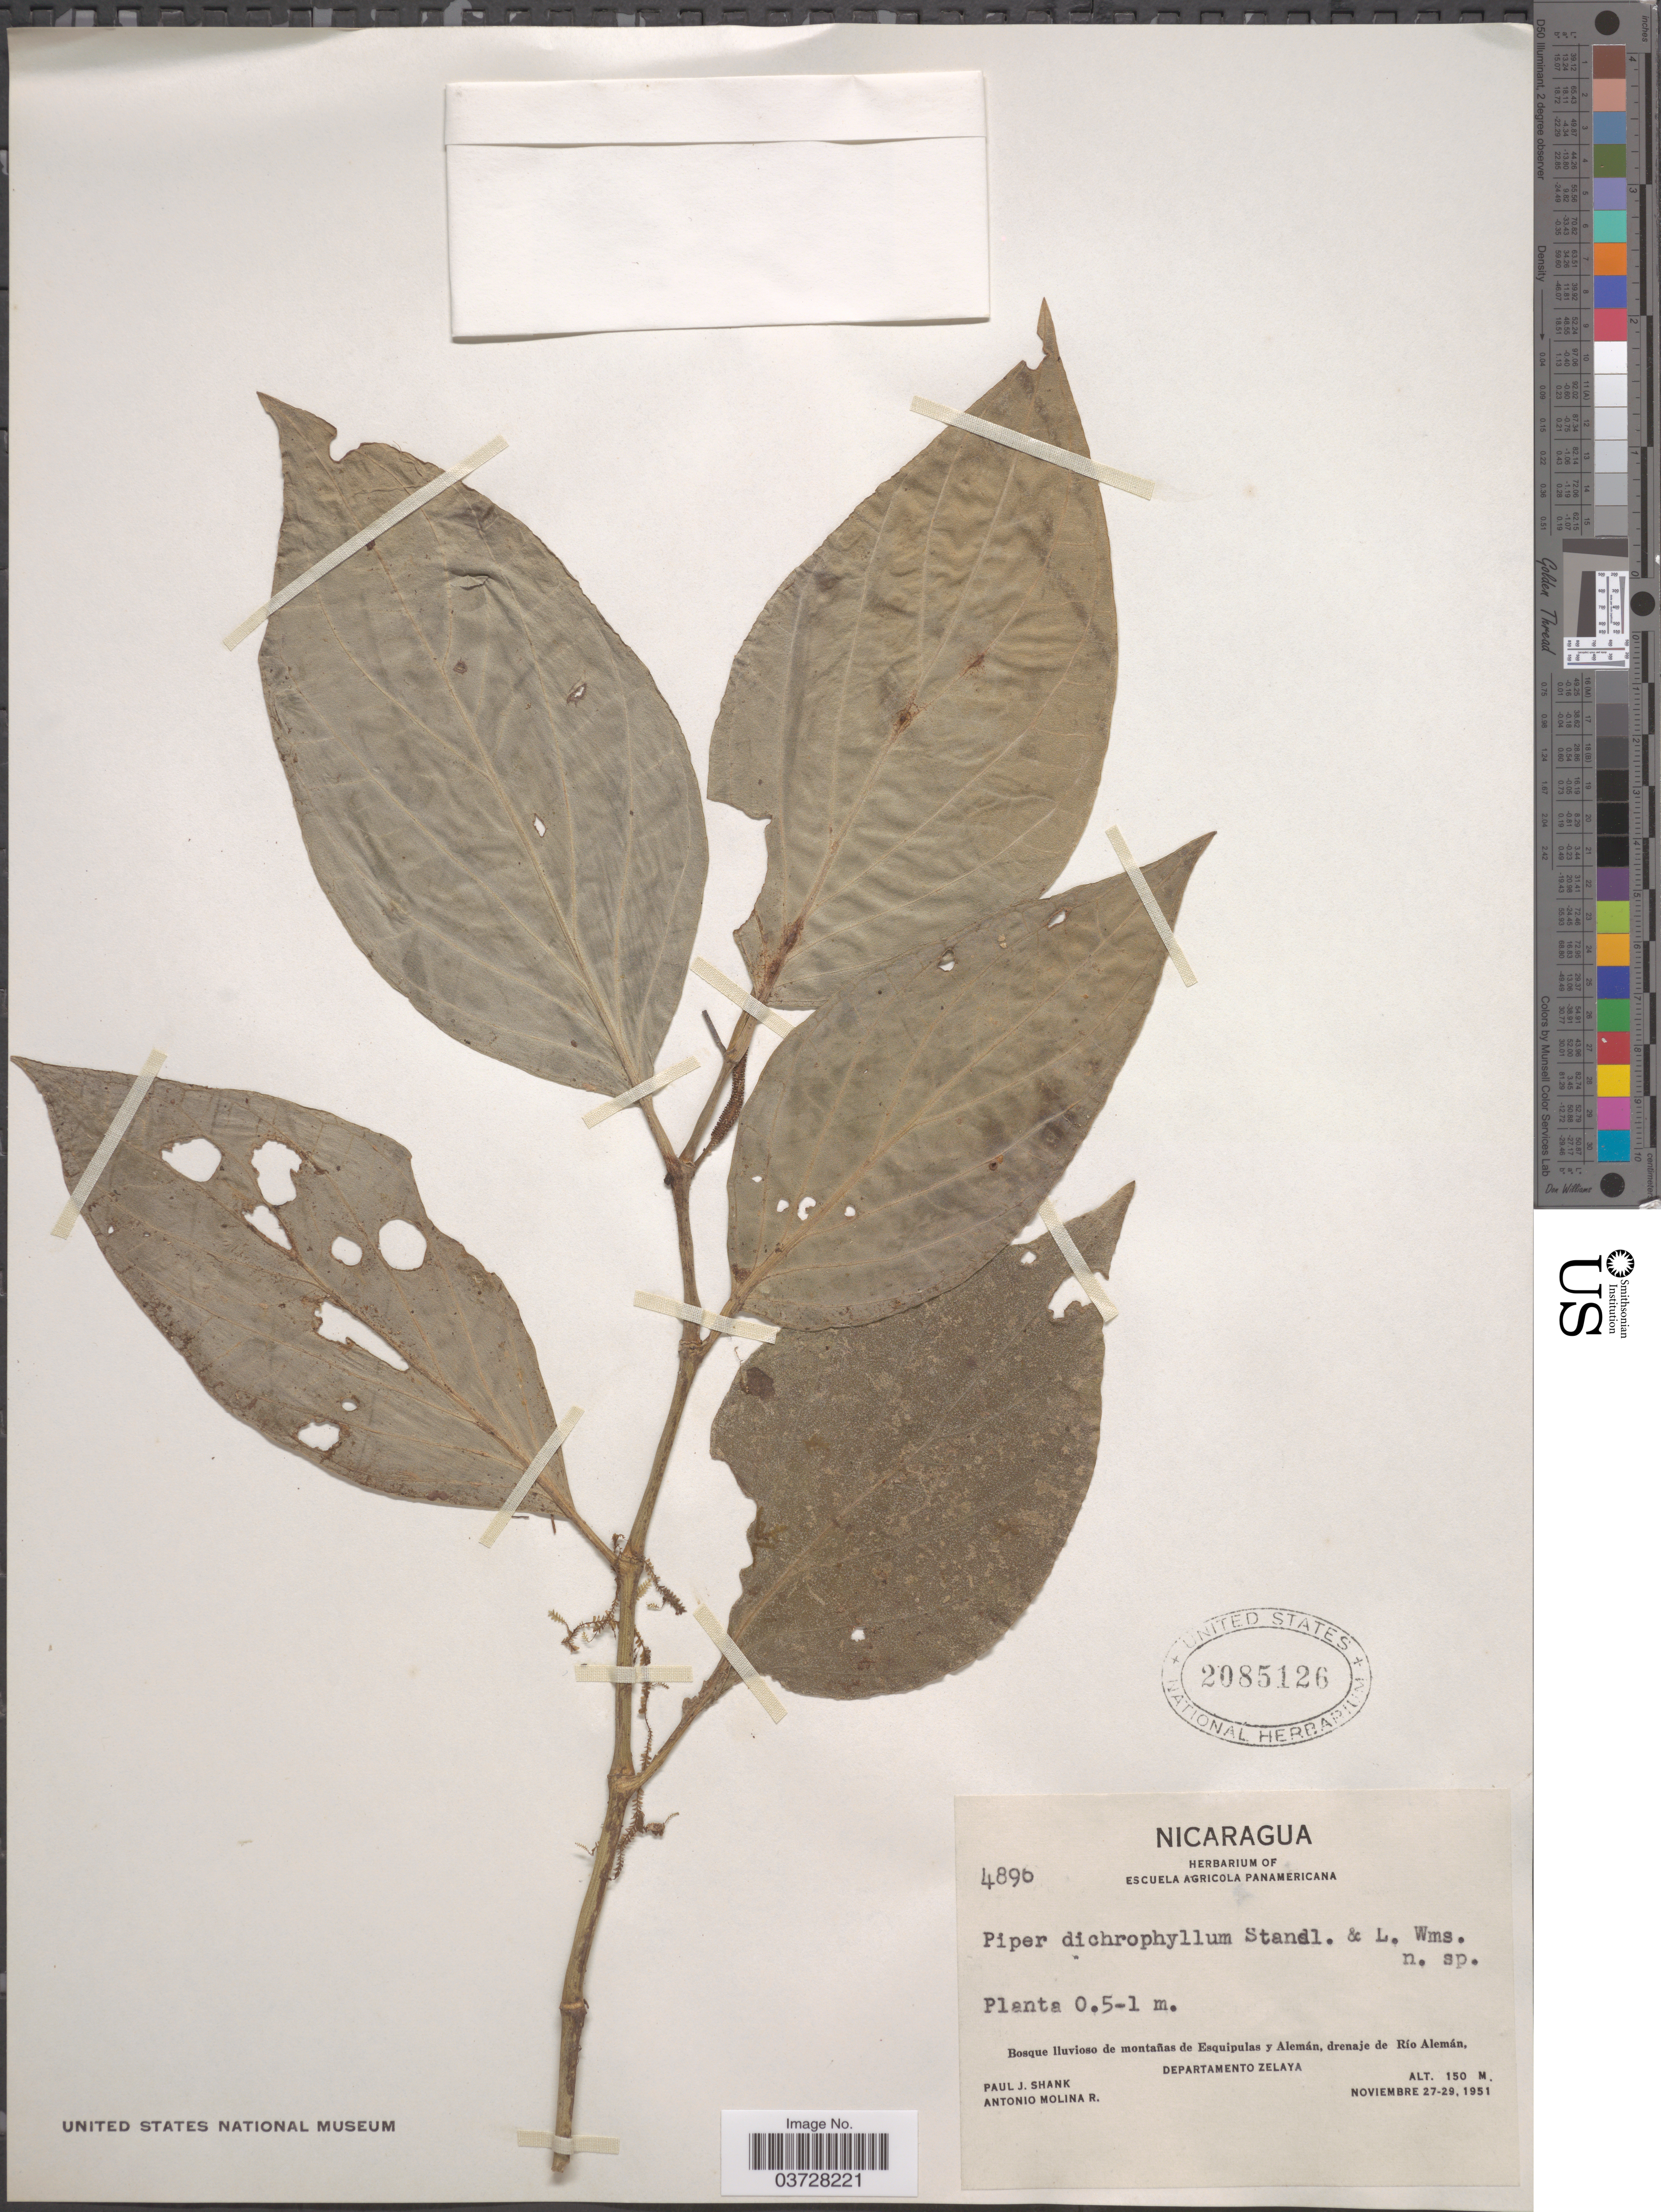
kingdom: Plantae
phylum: Tracheophyta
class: Magnoliopsida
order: Piperales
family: Piperaceae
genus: Piper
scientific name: Piper dicrophyllum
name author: Standl. & L. Wms.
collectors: P. J. Shank & A. Molina R.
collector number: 4896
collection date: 1951-11-27/1951-11-29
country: Nicaragua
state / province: Atlántico Norte / Atlántico Sur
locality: Bosque lluvioso de montañas de Esquipulas y Alemán, drenaje de Río Alemán, Departamento Zelaya.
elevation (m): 150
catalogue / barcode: US 2085126